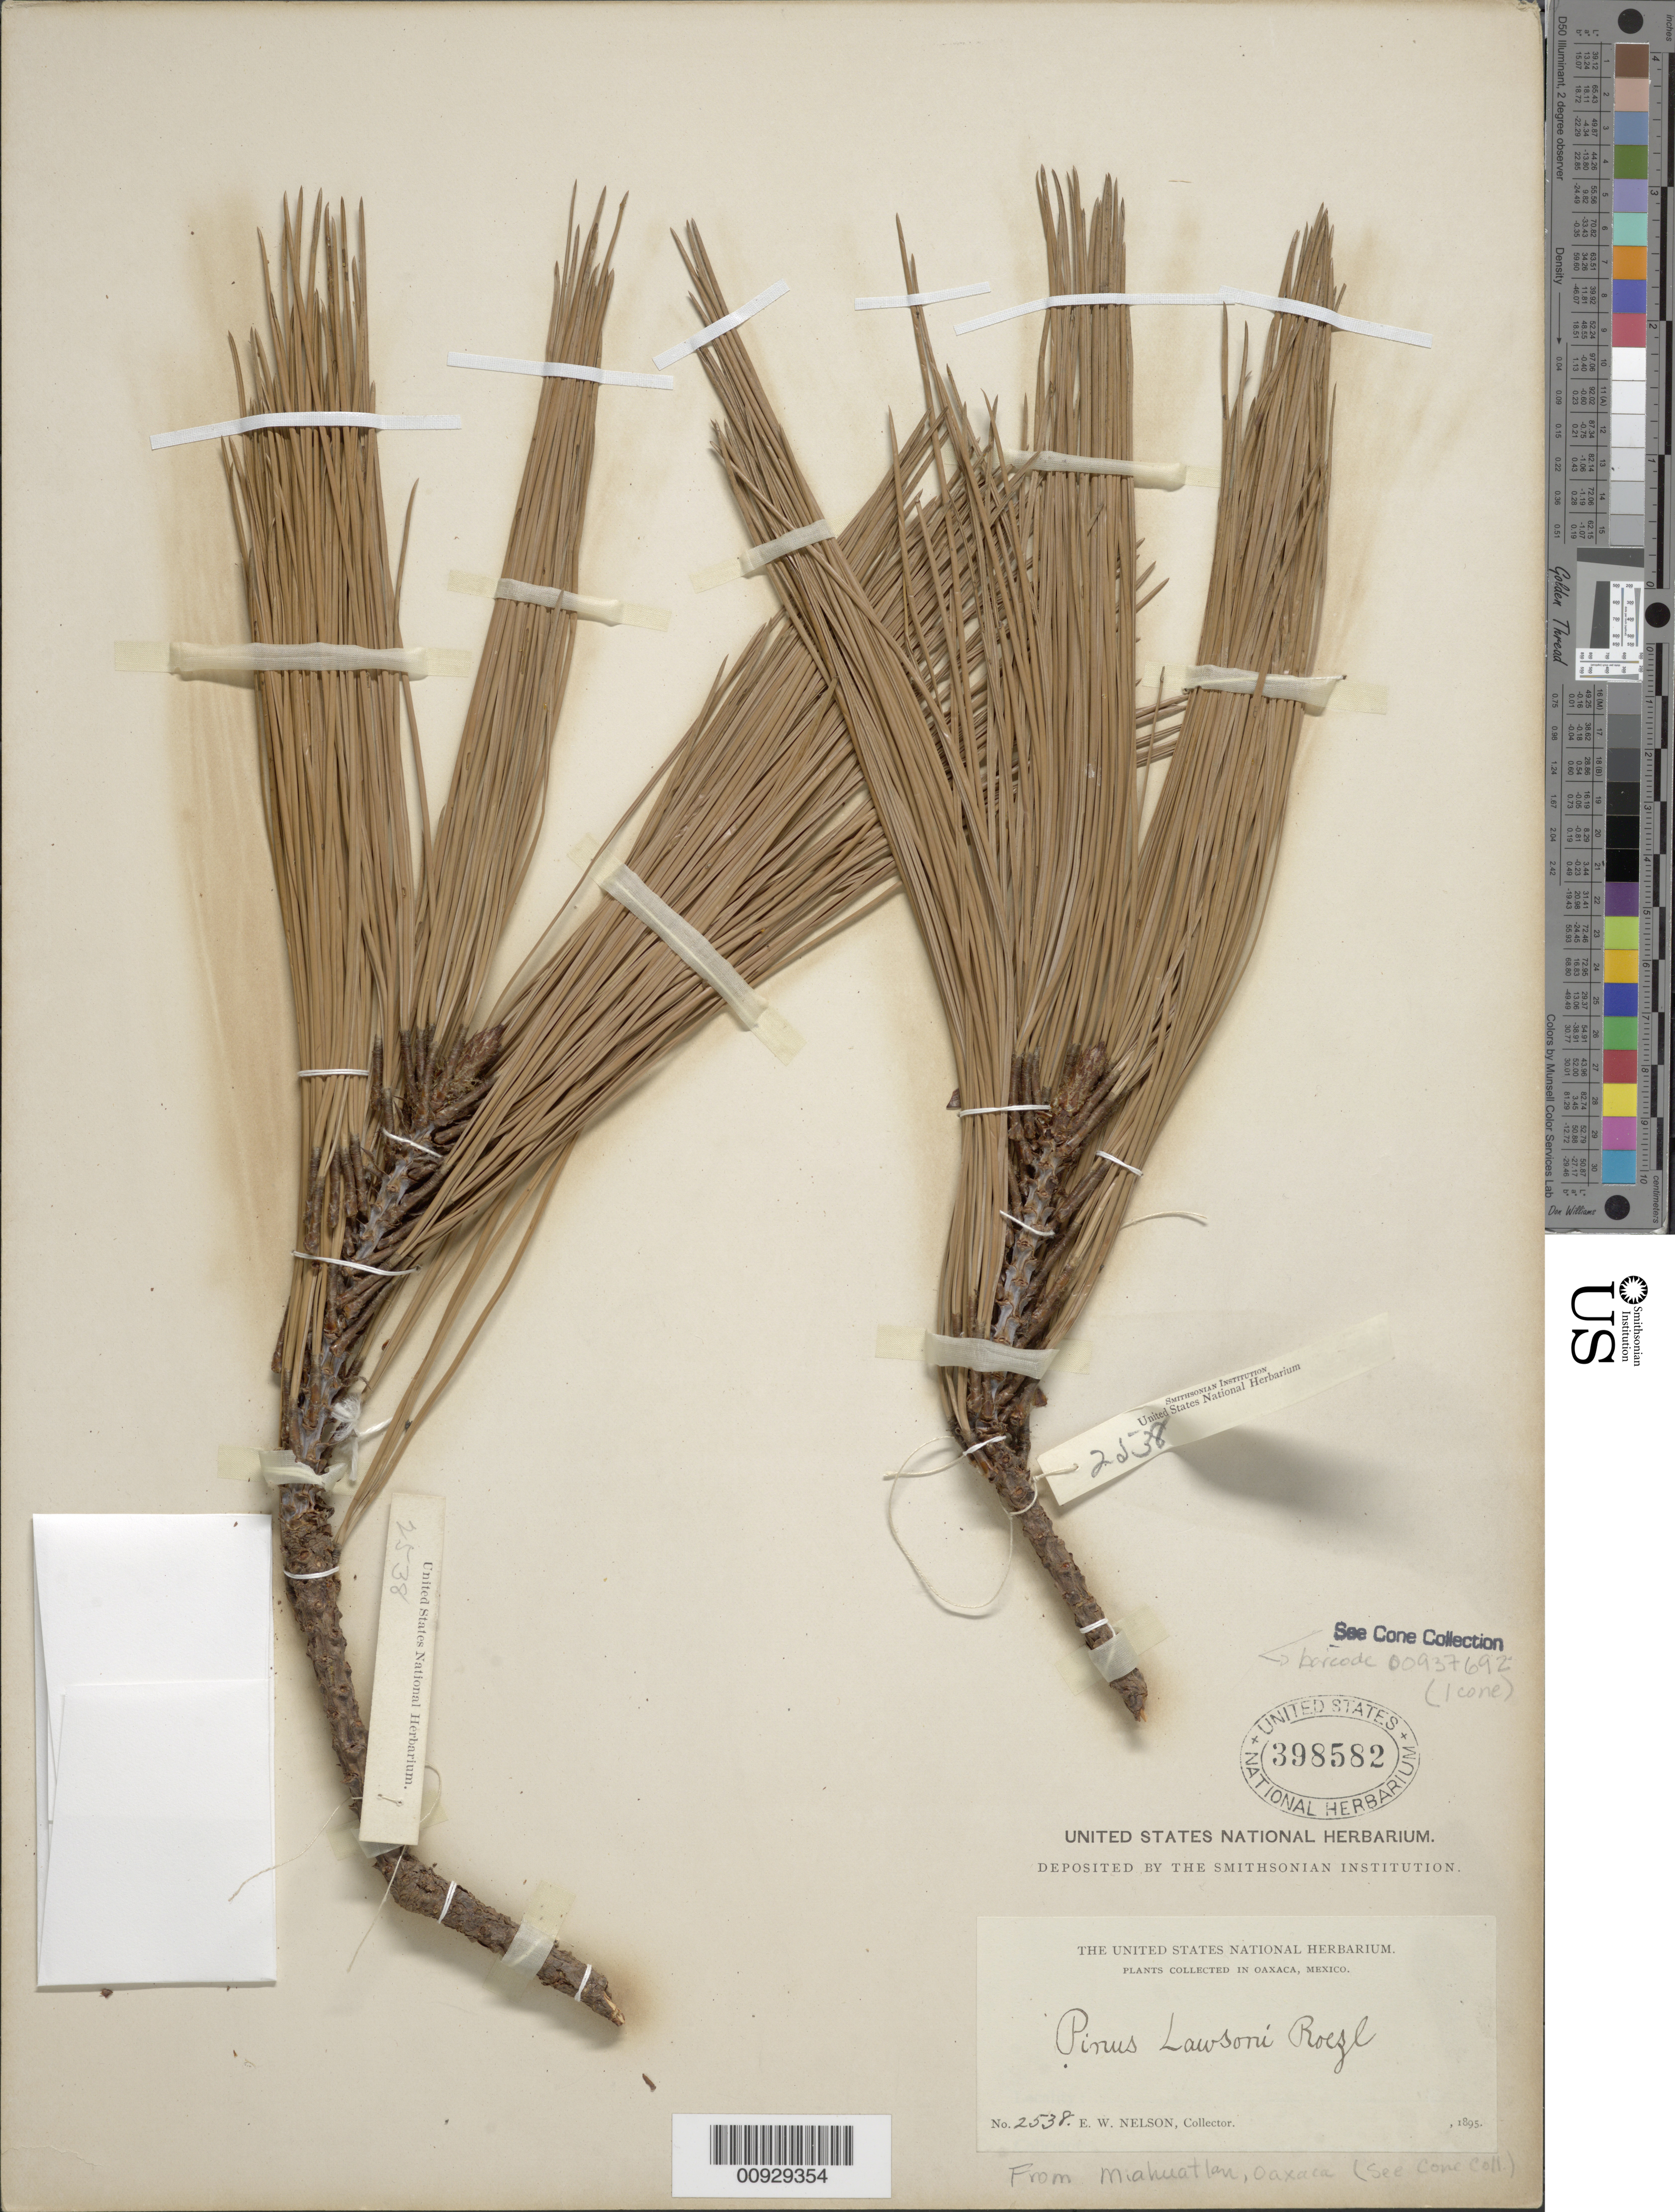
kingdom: Plantae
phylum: Tracheophyta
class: Pinopsida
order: Pinales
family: Pinaceae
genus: Pinus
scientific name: Pinus lawsonii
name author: Roezl ex Gordon & Glend.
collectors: E. W. Nelson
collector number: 2538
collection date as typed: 1895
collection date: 1895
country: Mexico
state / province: Oaxaca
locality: Miahuatlan.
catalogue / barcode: US 398582